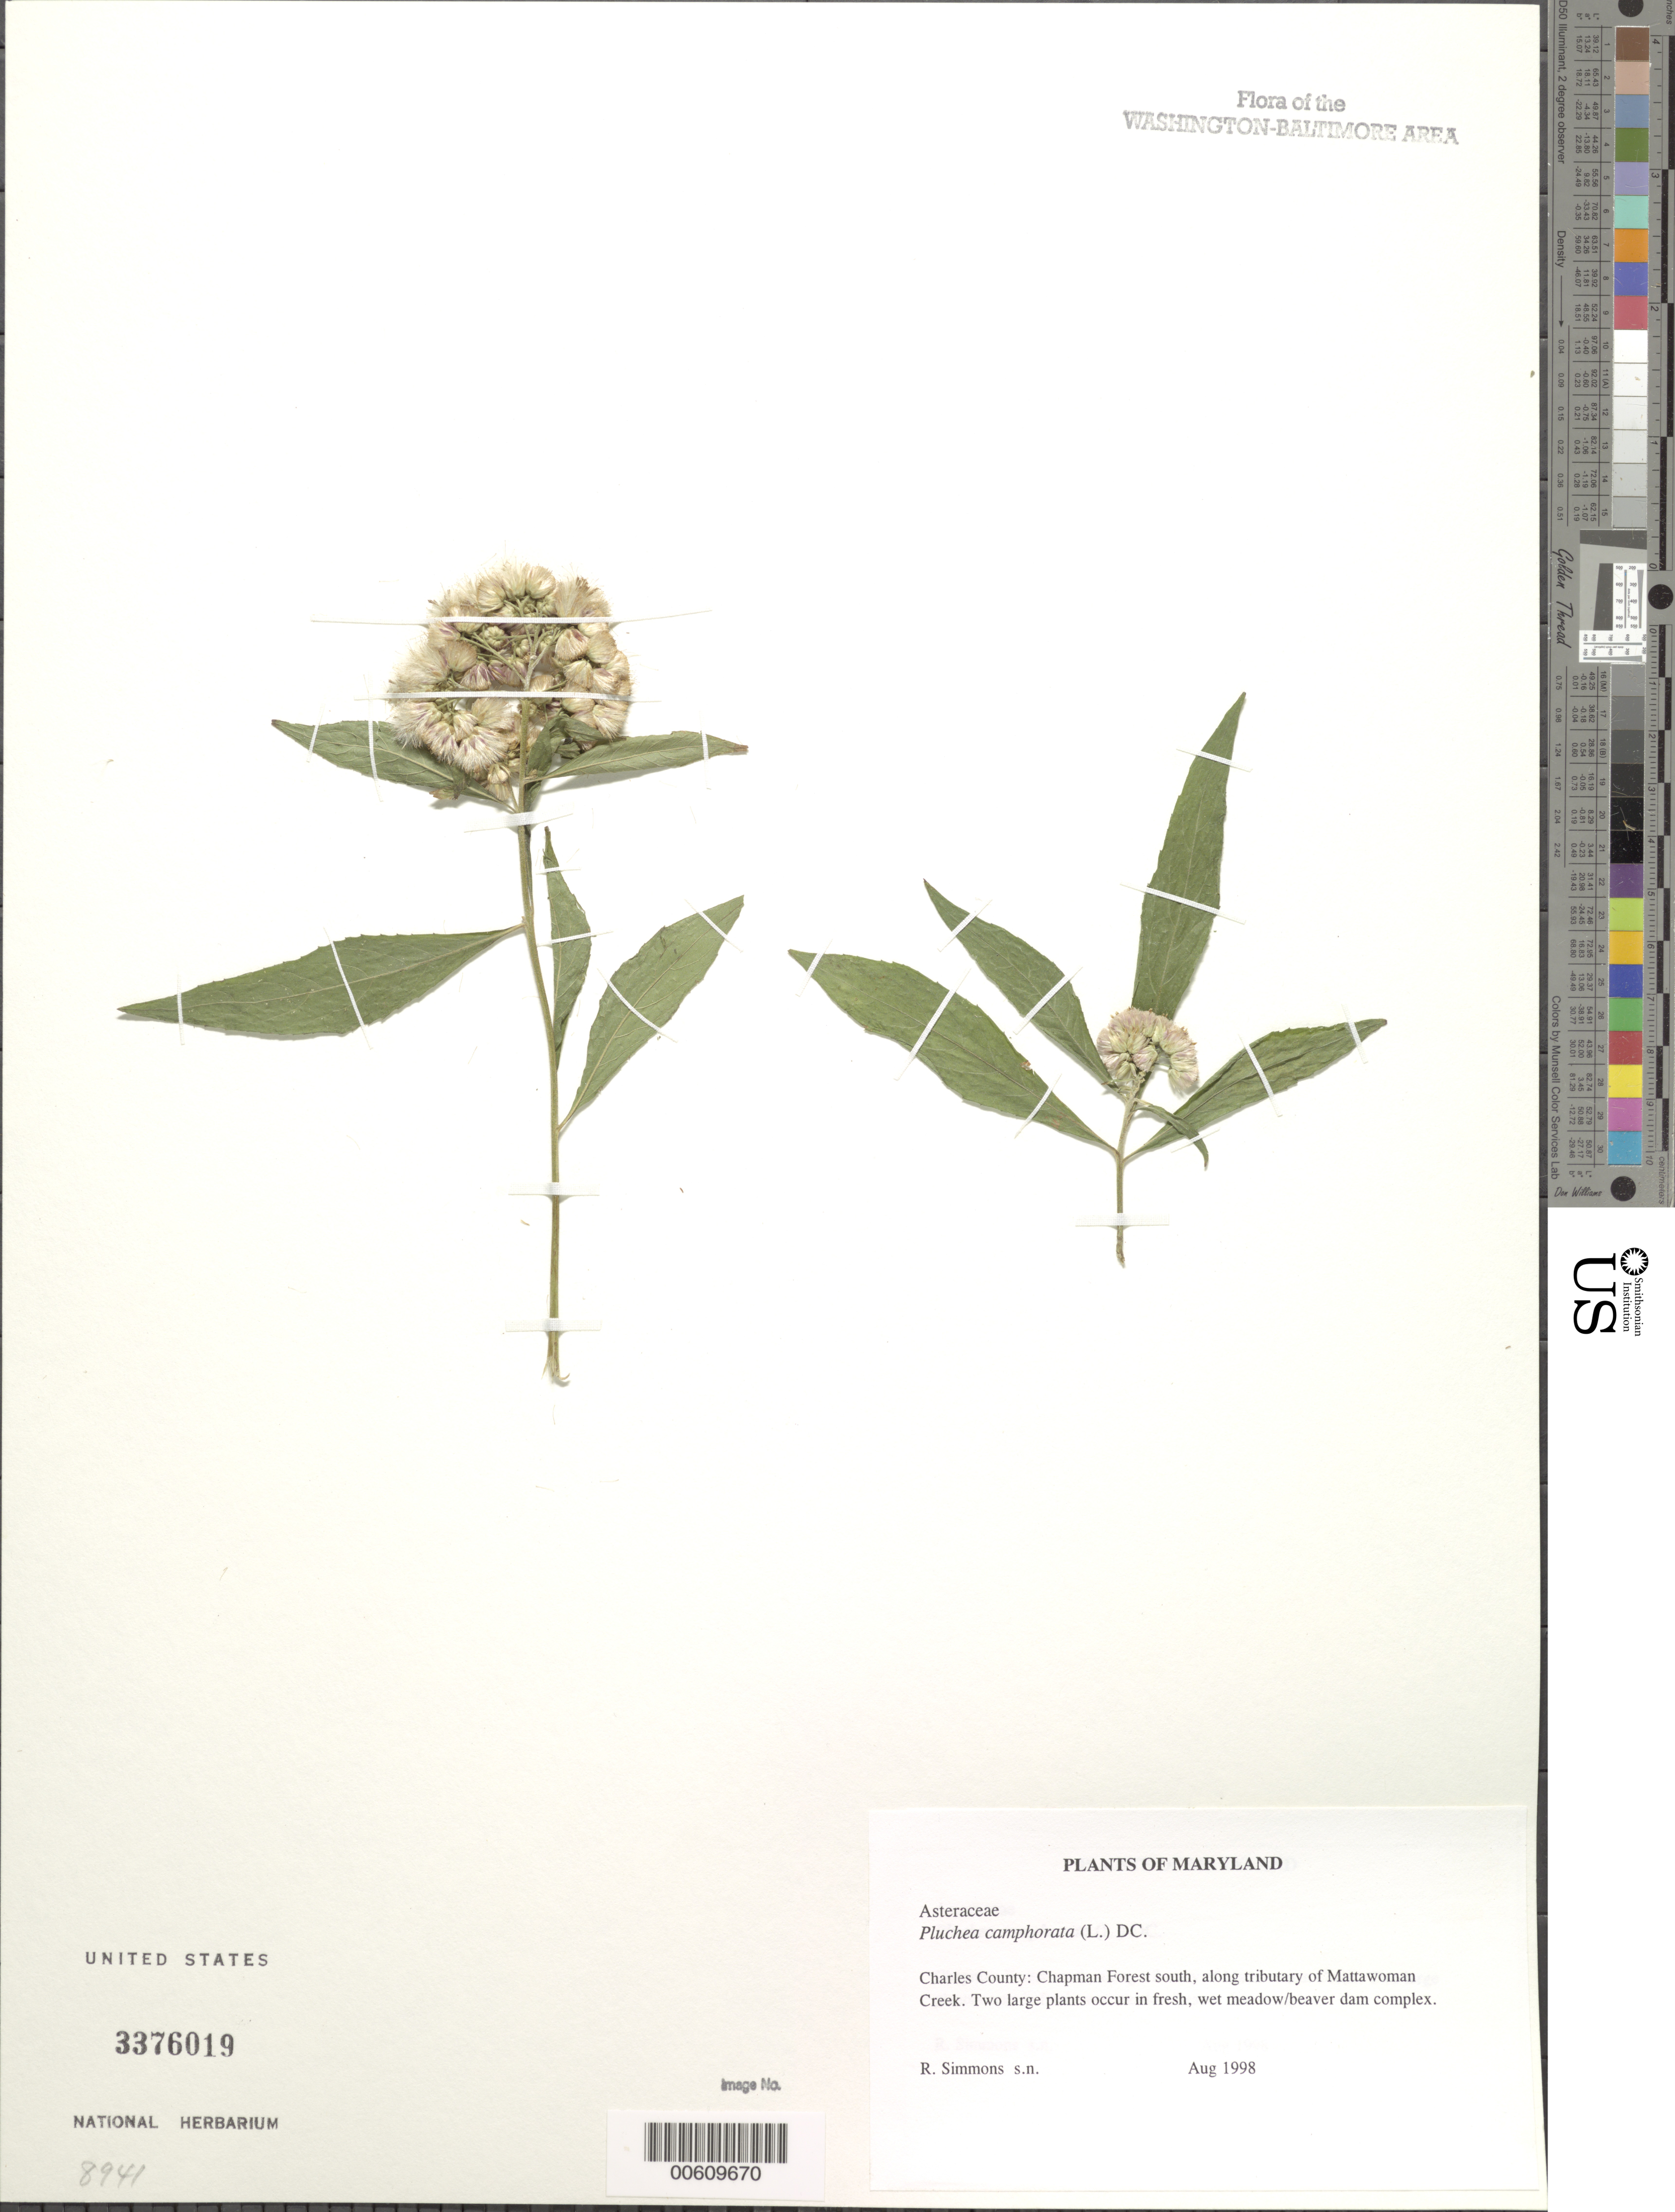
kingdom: Plantae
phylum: Tracheophyta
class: Magnoliopsida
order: Asterales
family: Asteraceae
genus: Pluchea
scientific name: Pluchea camphorata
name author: (L.) DC.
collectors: R. Simmons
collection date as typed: Aug 1998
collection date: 1998-08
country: United States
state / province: Maryland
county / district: Charles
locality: Chapman Forest south along Tributary of Mattawoman Creek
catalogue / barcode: US 3376019